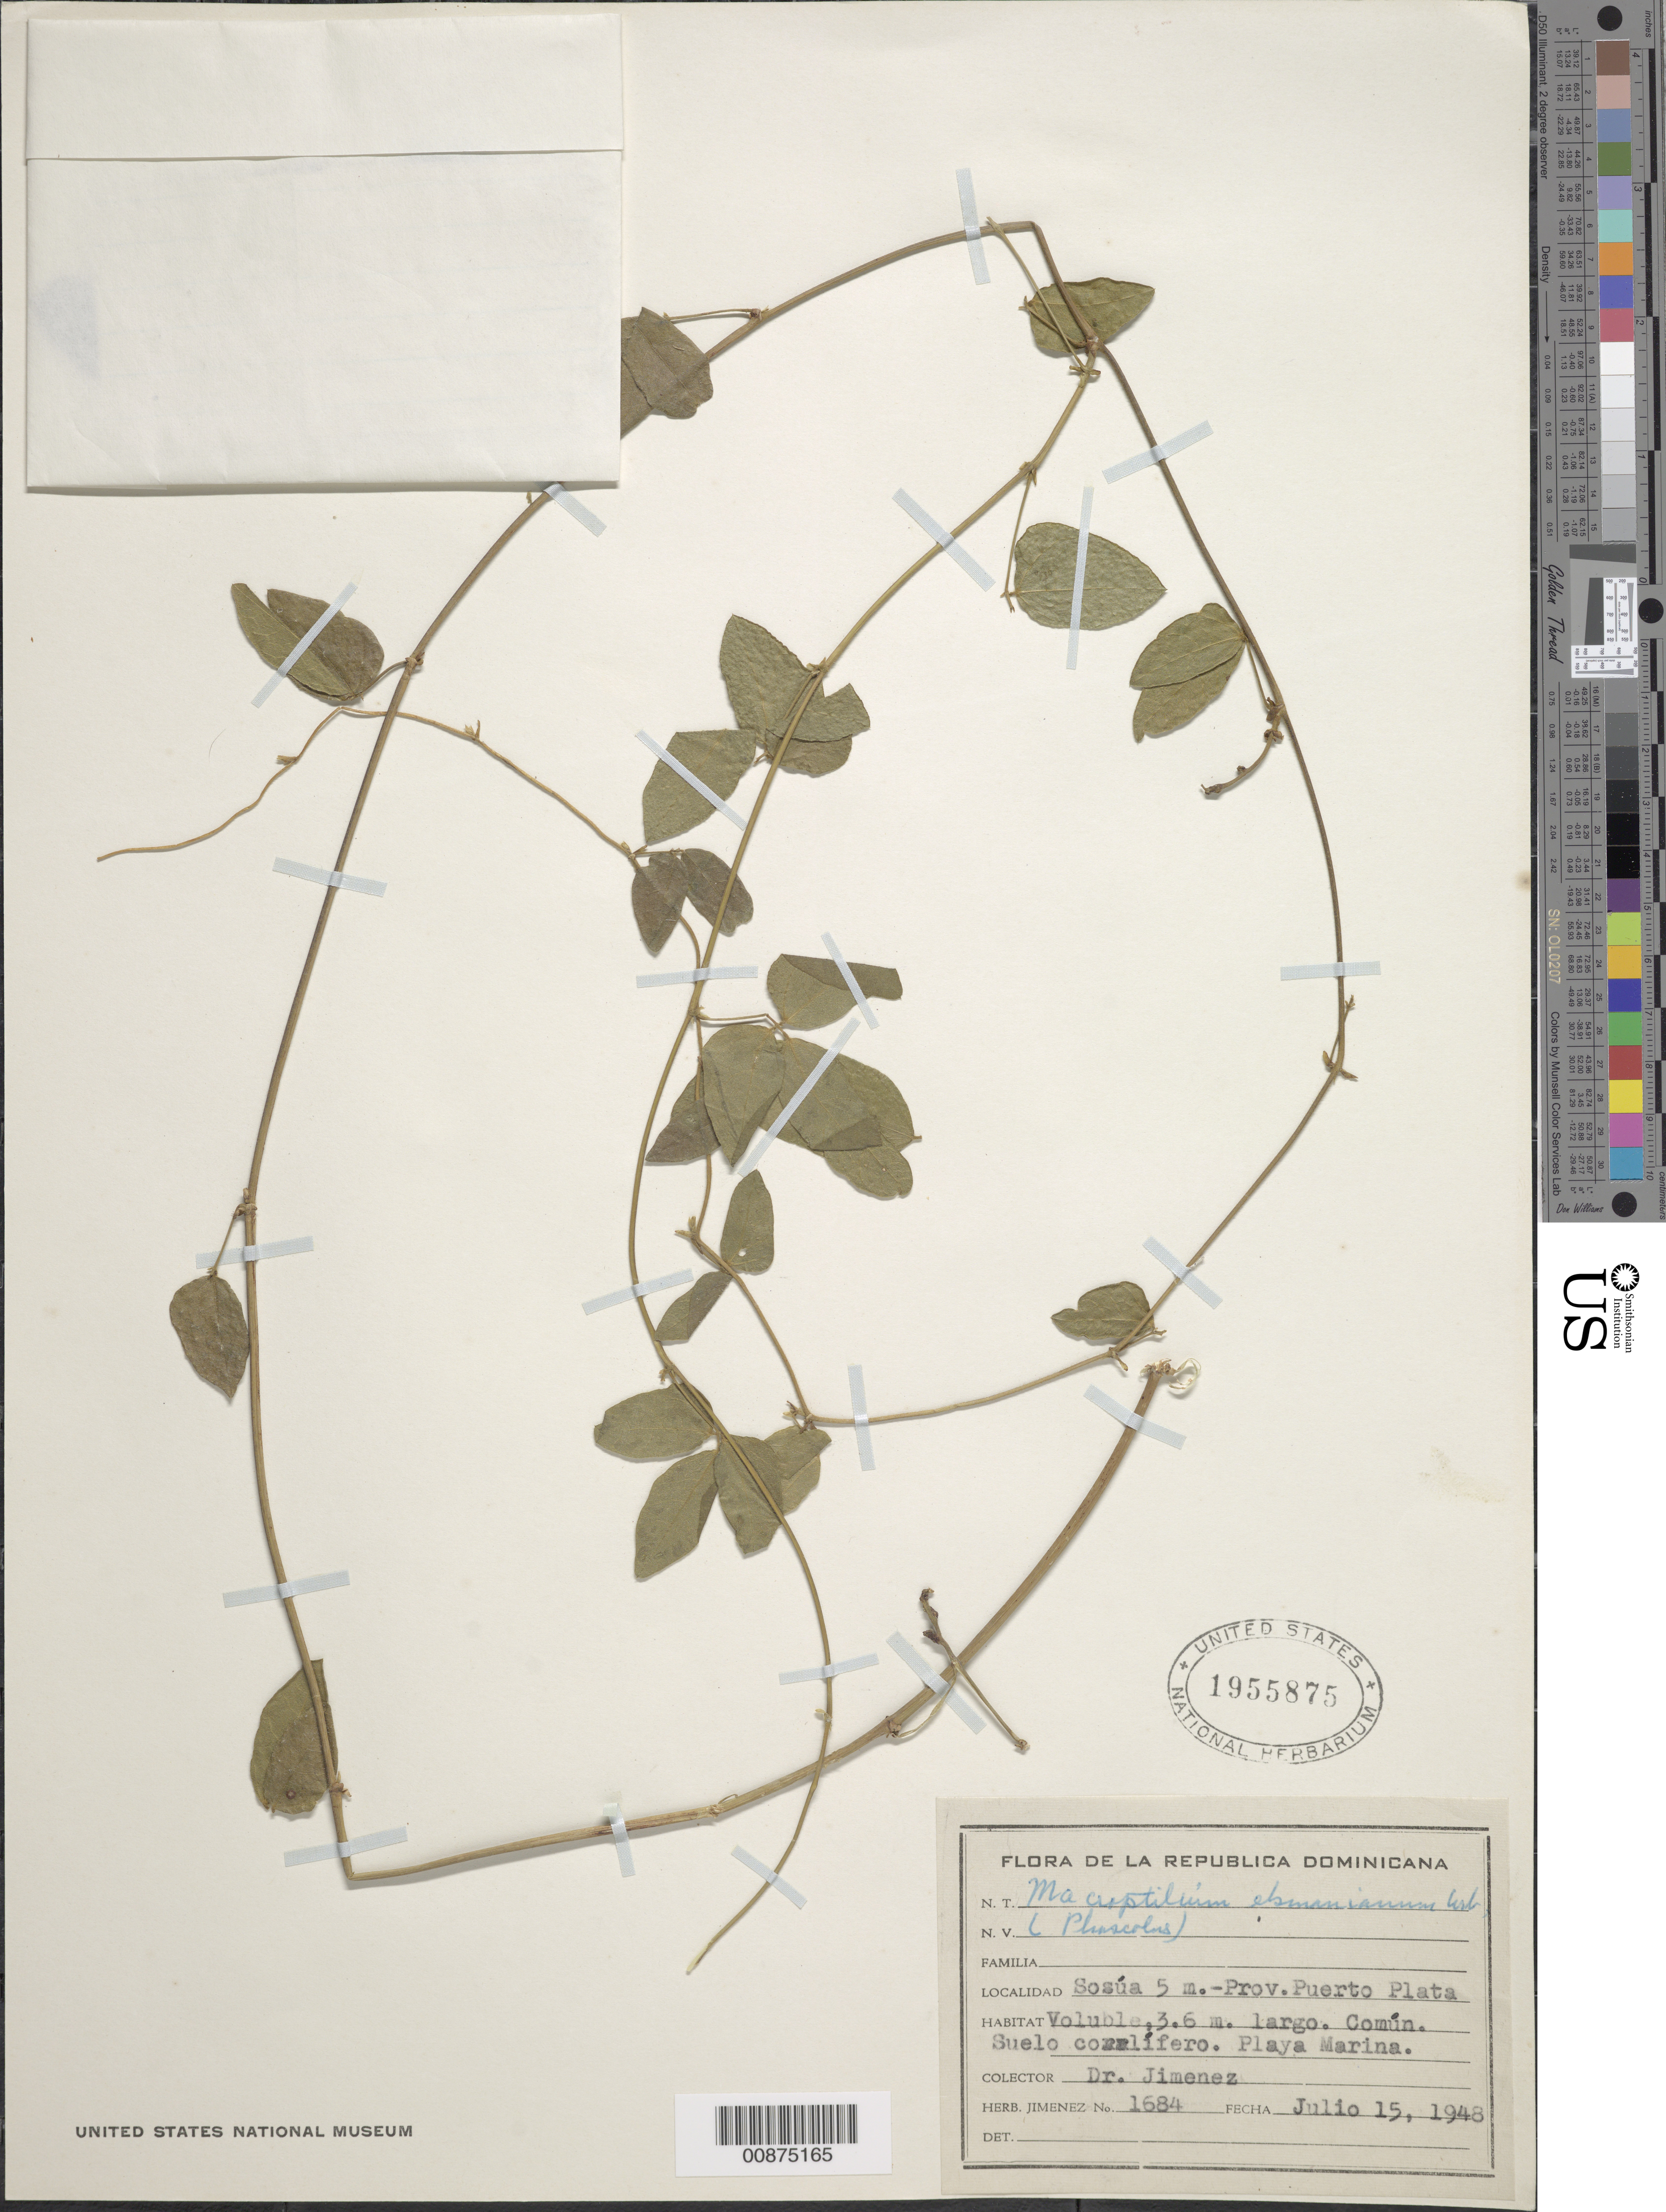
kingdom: Plantae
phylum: Tracheophyta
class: Magnoliopsida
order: Fabales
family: Fabaceae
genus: Macroptilium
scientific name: Macroptilium ekmanianum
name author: Urb.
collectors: J. J. Jiménez Almonte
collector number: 1684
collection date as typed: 15 Jul 1948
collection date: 1948-07-15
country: Dominican Republic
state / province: Puerto Plata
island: Hispaniola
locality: Sosúa.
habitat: Suelo coralífero. Playa marina.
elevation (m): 5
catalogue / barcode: US 1955875